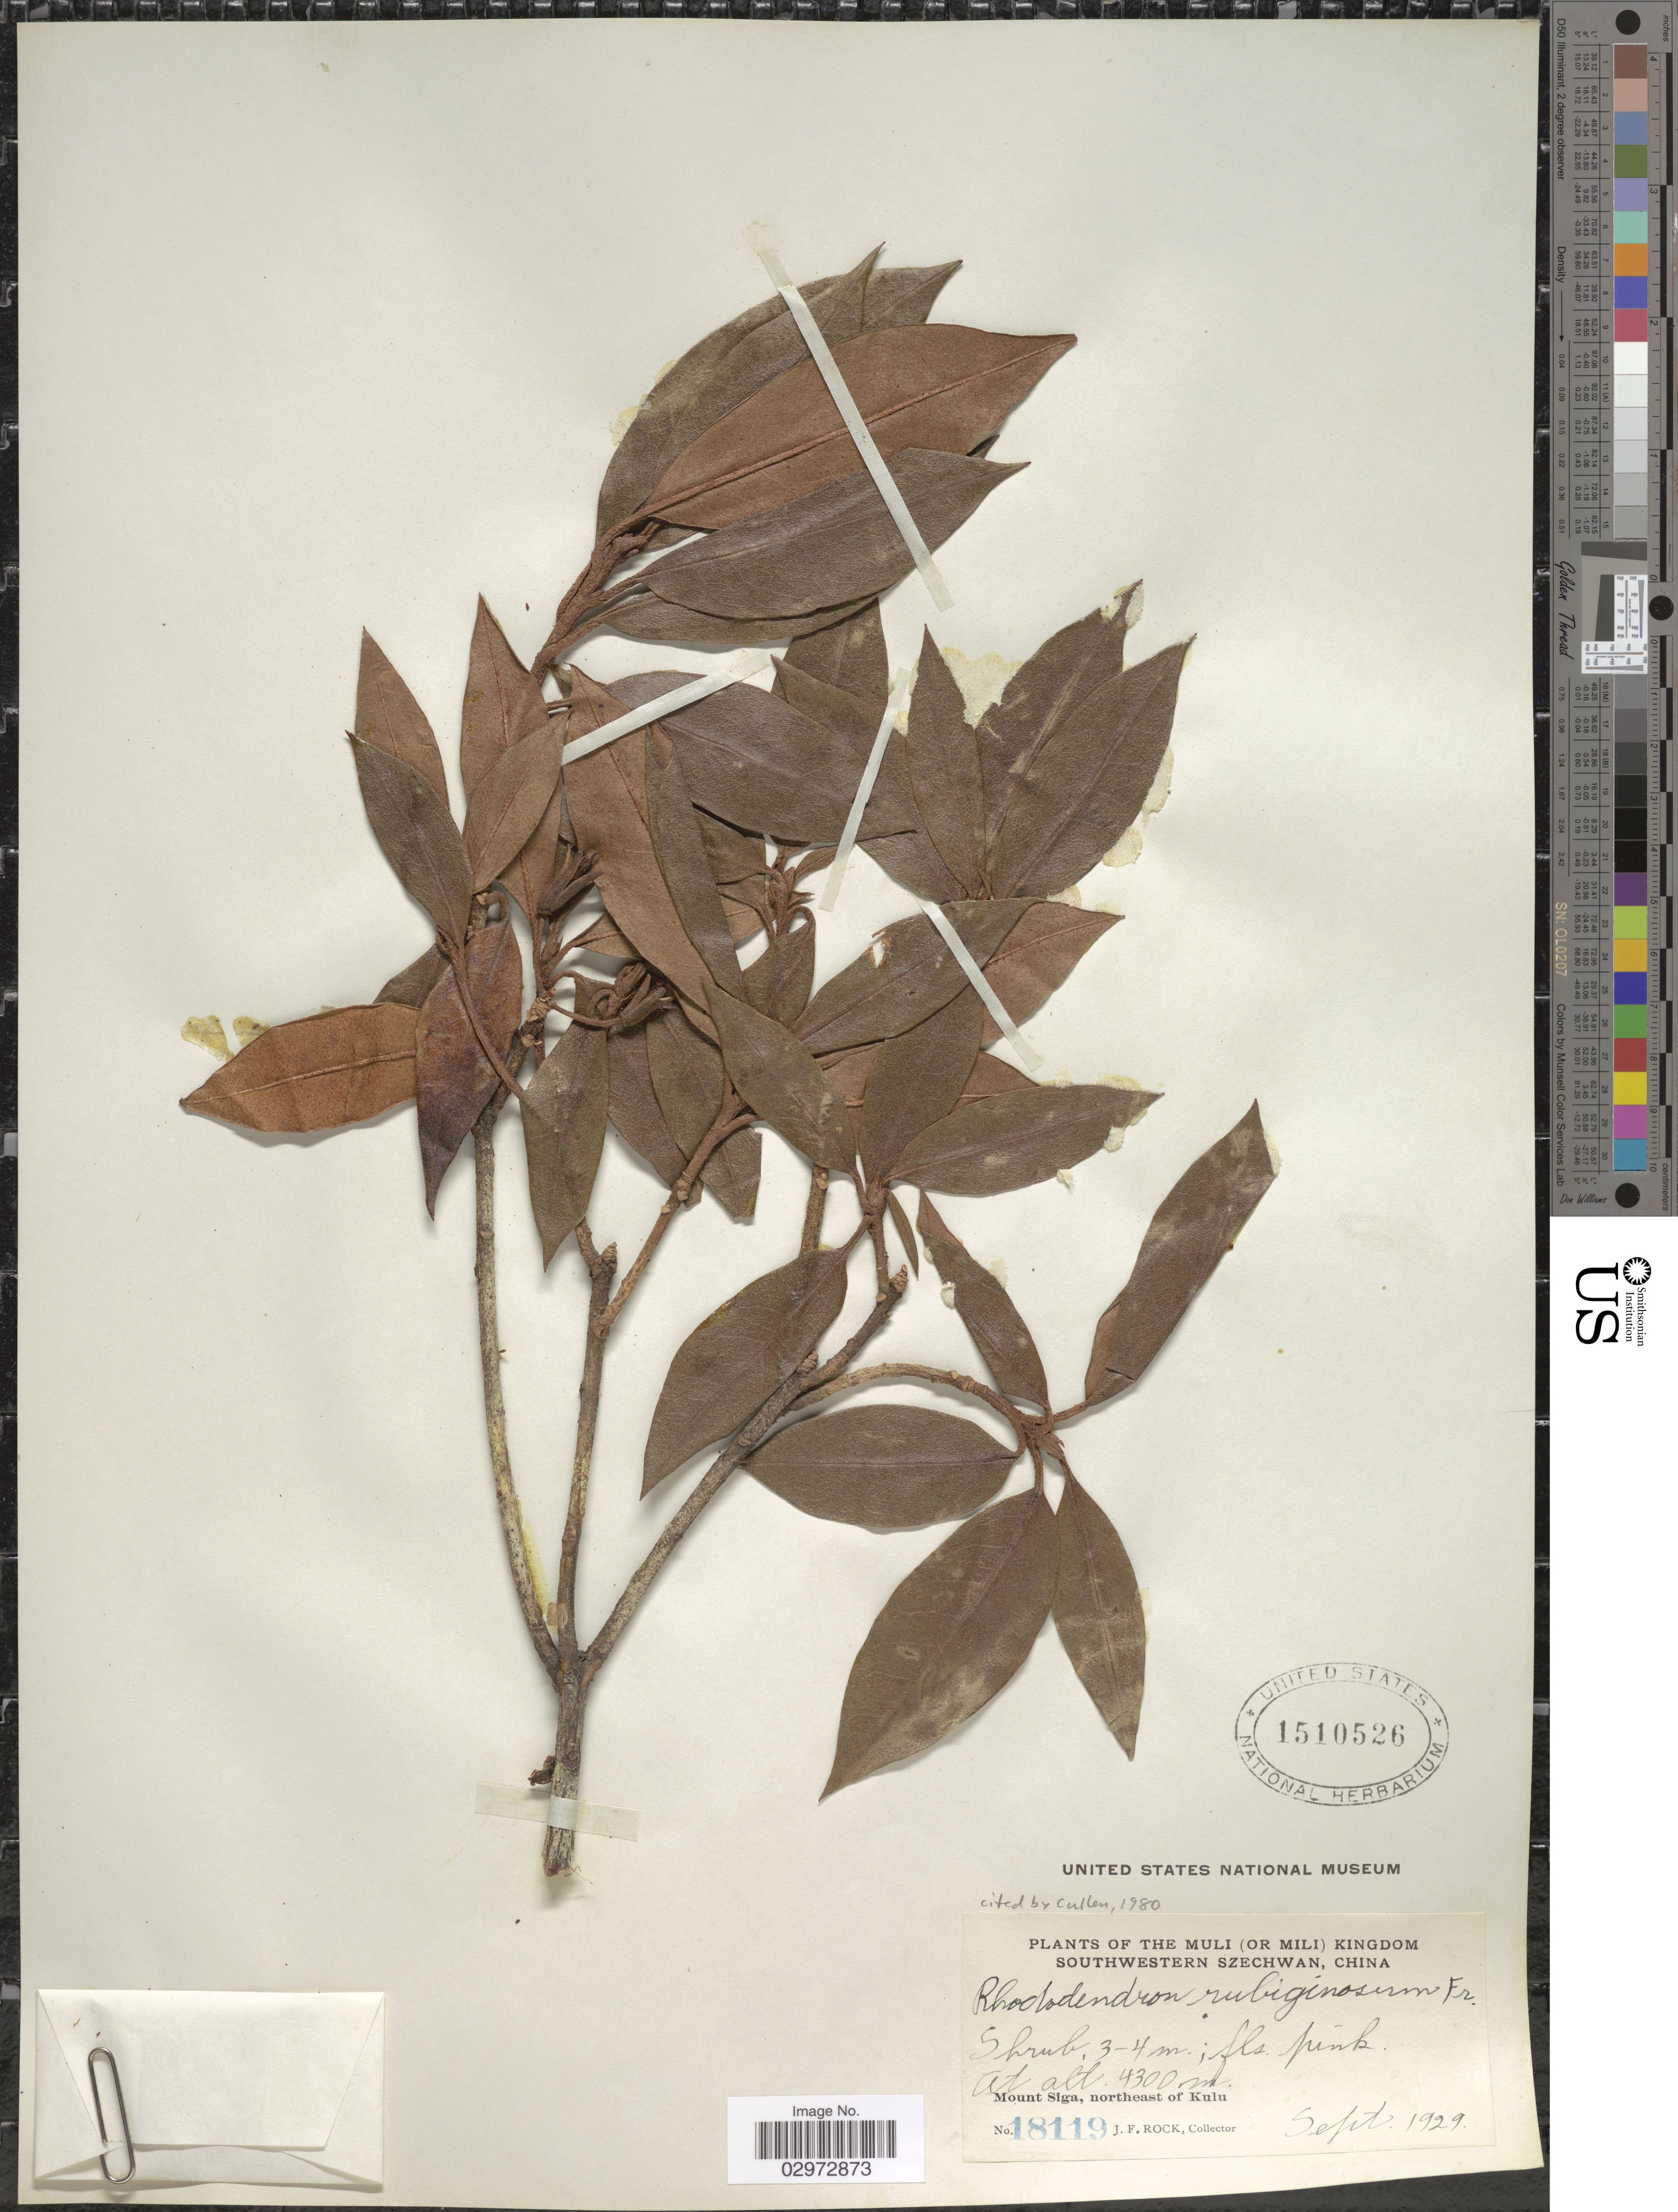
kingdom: Plantae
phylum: Tracheophyta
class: Magnoliopsida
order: Ericales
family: Ericaceae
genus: Rhododendron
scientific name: Rhododendron rubiginosum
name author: Franch.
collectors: J. Rock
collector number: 18119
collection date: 1929-10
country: China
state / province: Sichuan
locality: Muli (or Mili) Kingdom, Southwestern Szechwan, Mount Siga, northeast of Kulu.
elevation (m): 4300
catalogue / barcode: US 1510526